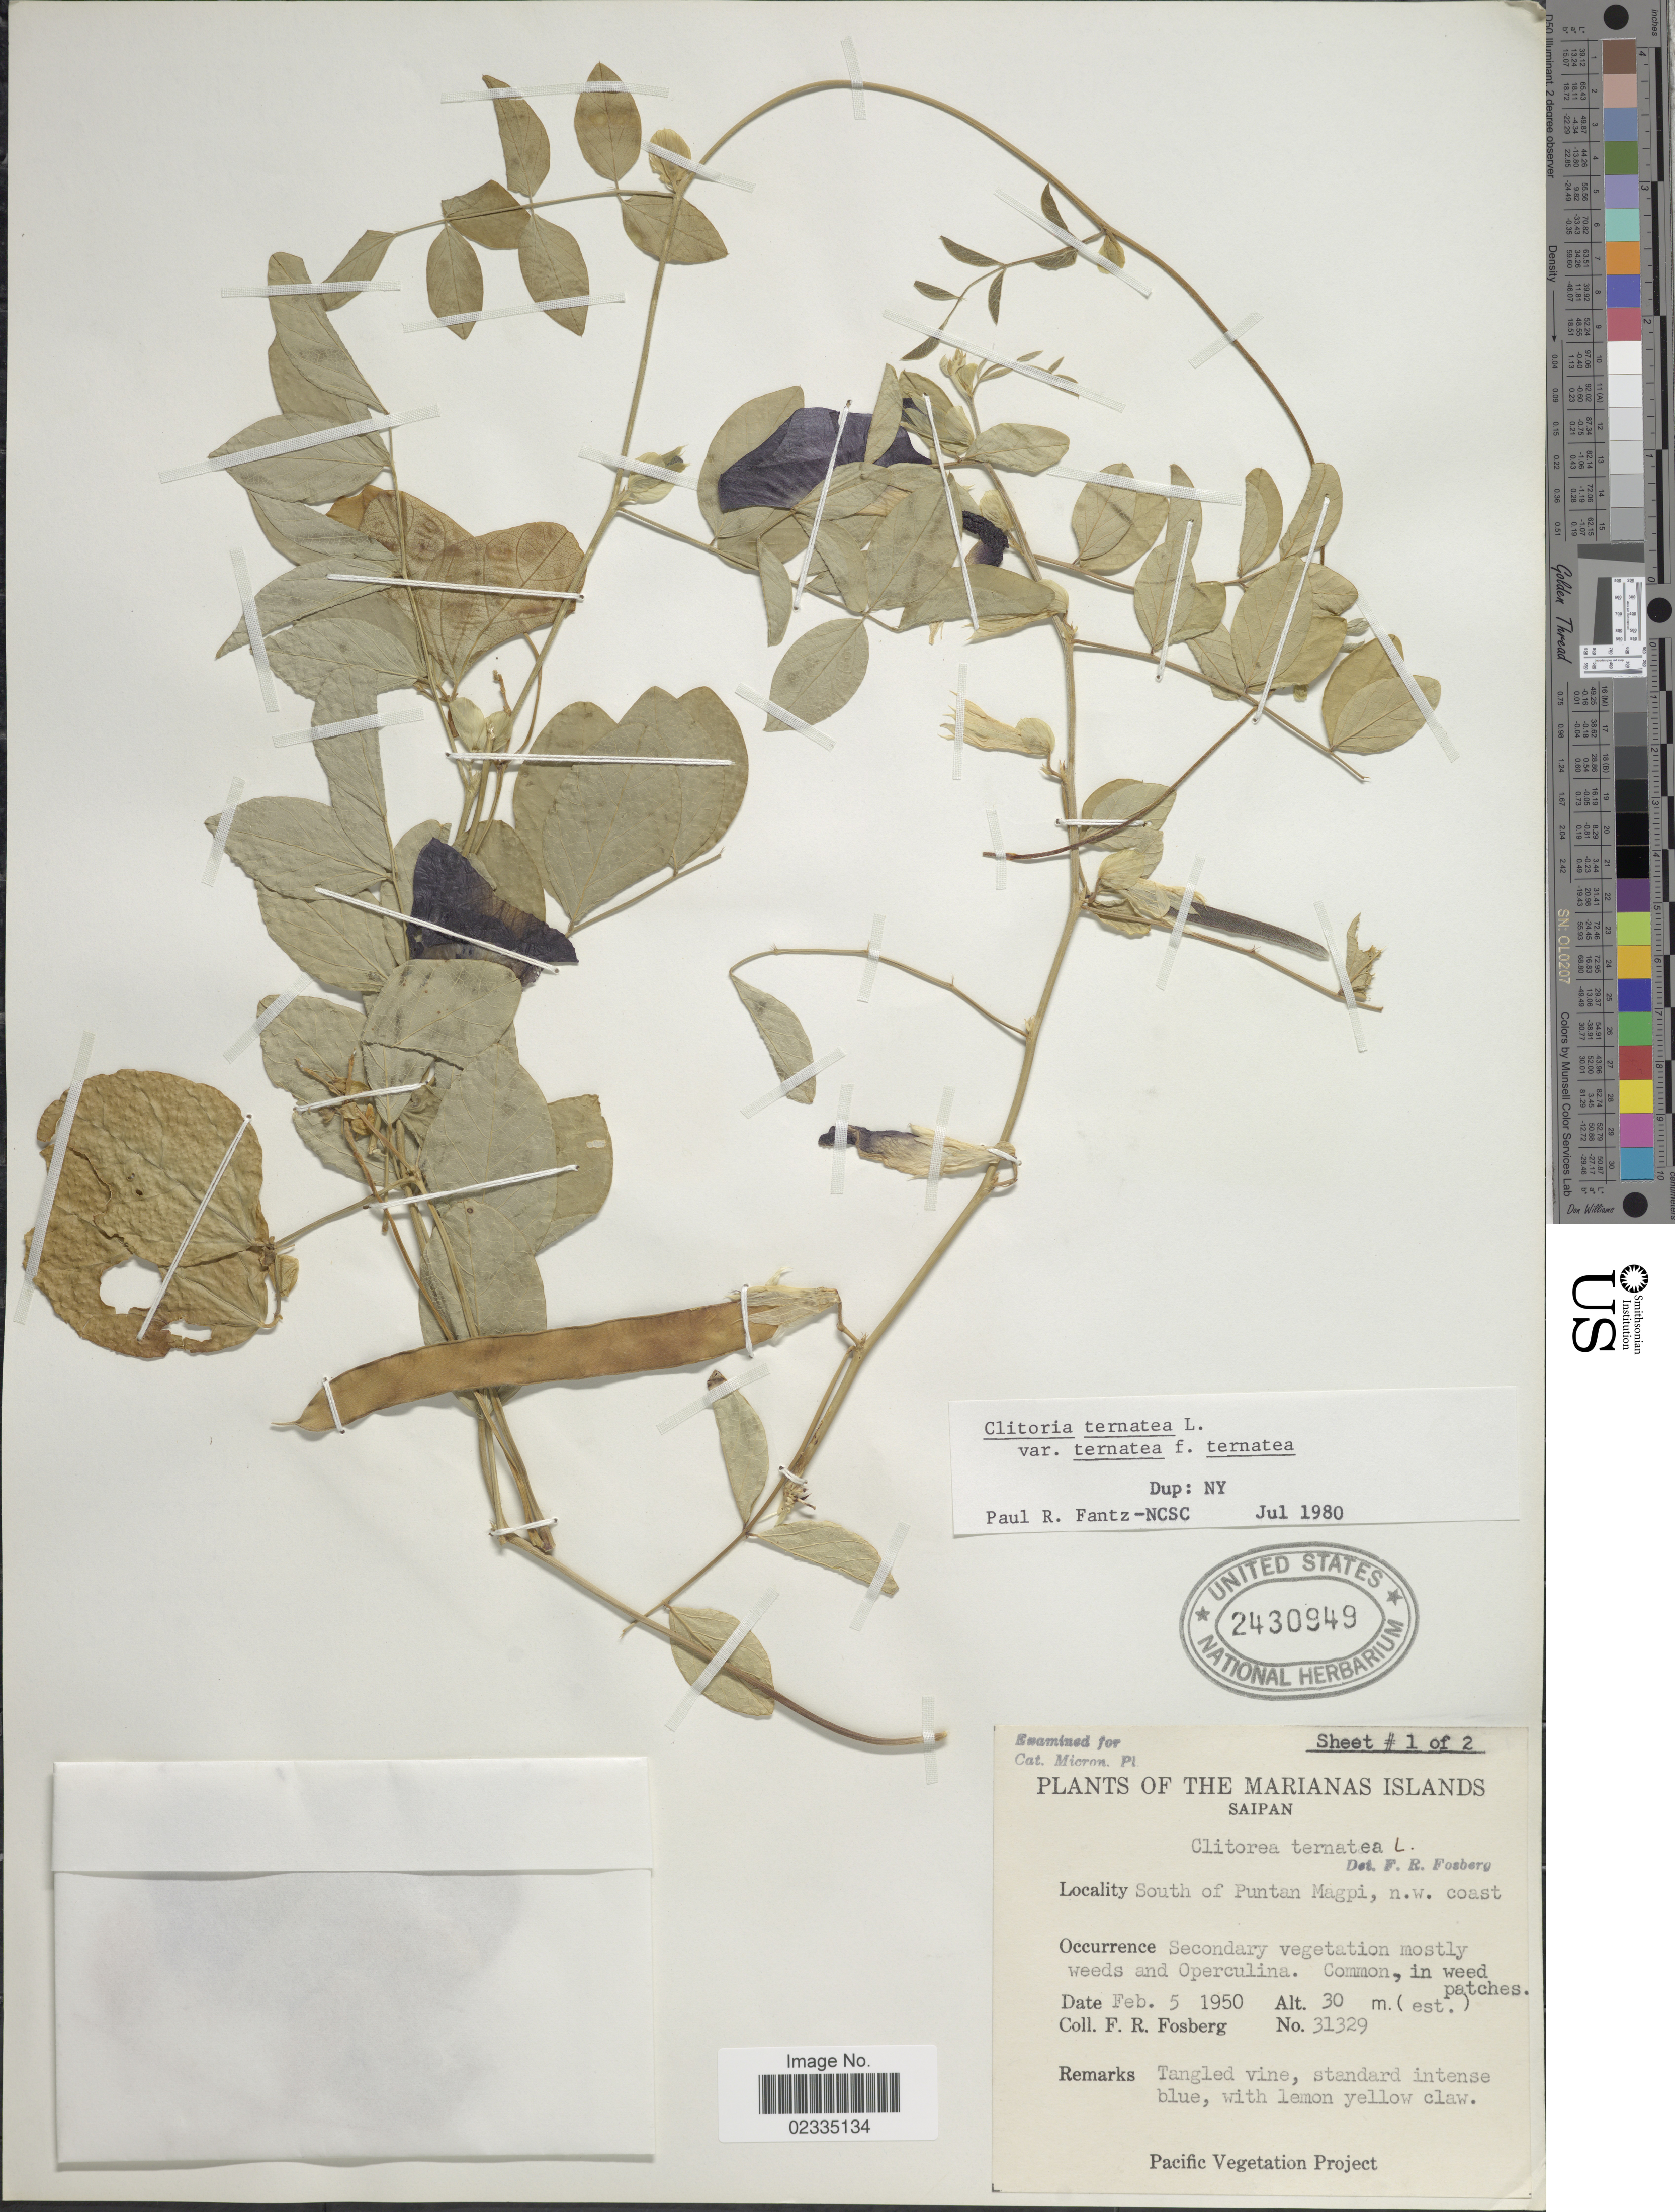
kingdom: Plantae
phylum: Tracheophyta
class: Magnoliopsida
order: Fabales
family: Fabaceae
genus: Clitoria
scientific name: Clitoria ternatea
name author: L.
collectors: F. R. Fosberg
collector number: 31329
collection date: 1950-02-05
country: Northern Mariana Islands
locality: The Marianas Islands, Saipan South of Puntan Magpi. n.w. coast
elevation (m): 30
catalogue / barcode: US 2430949